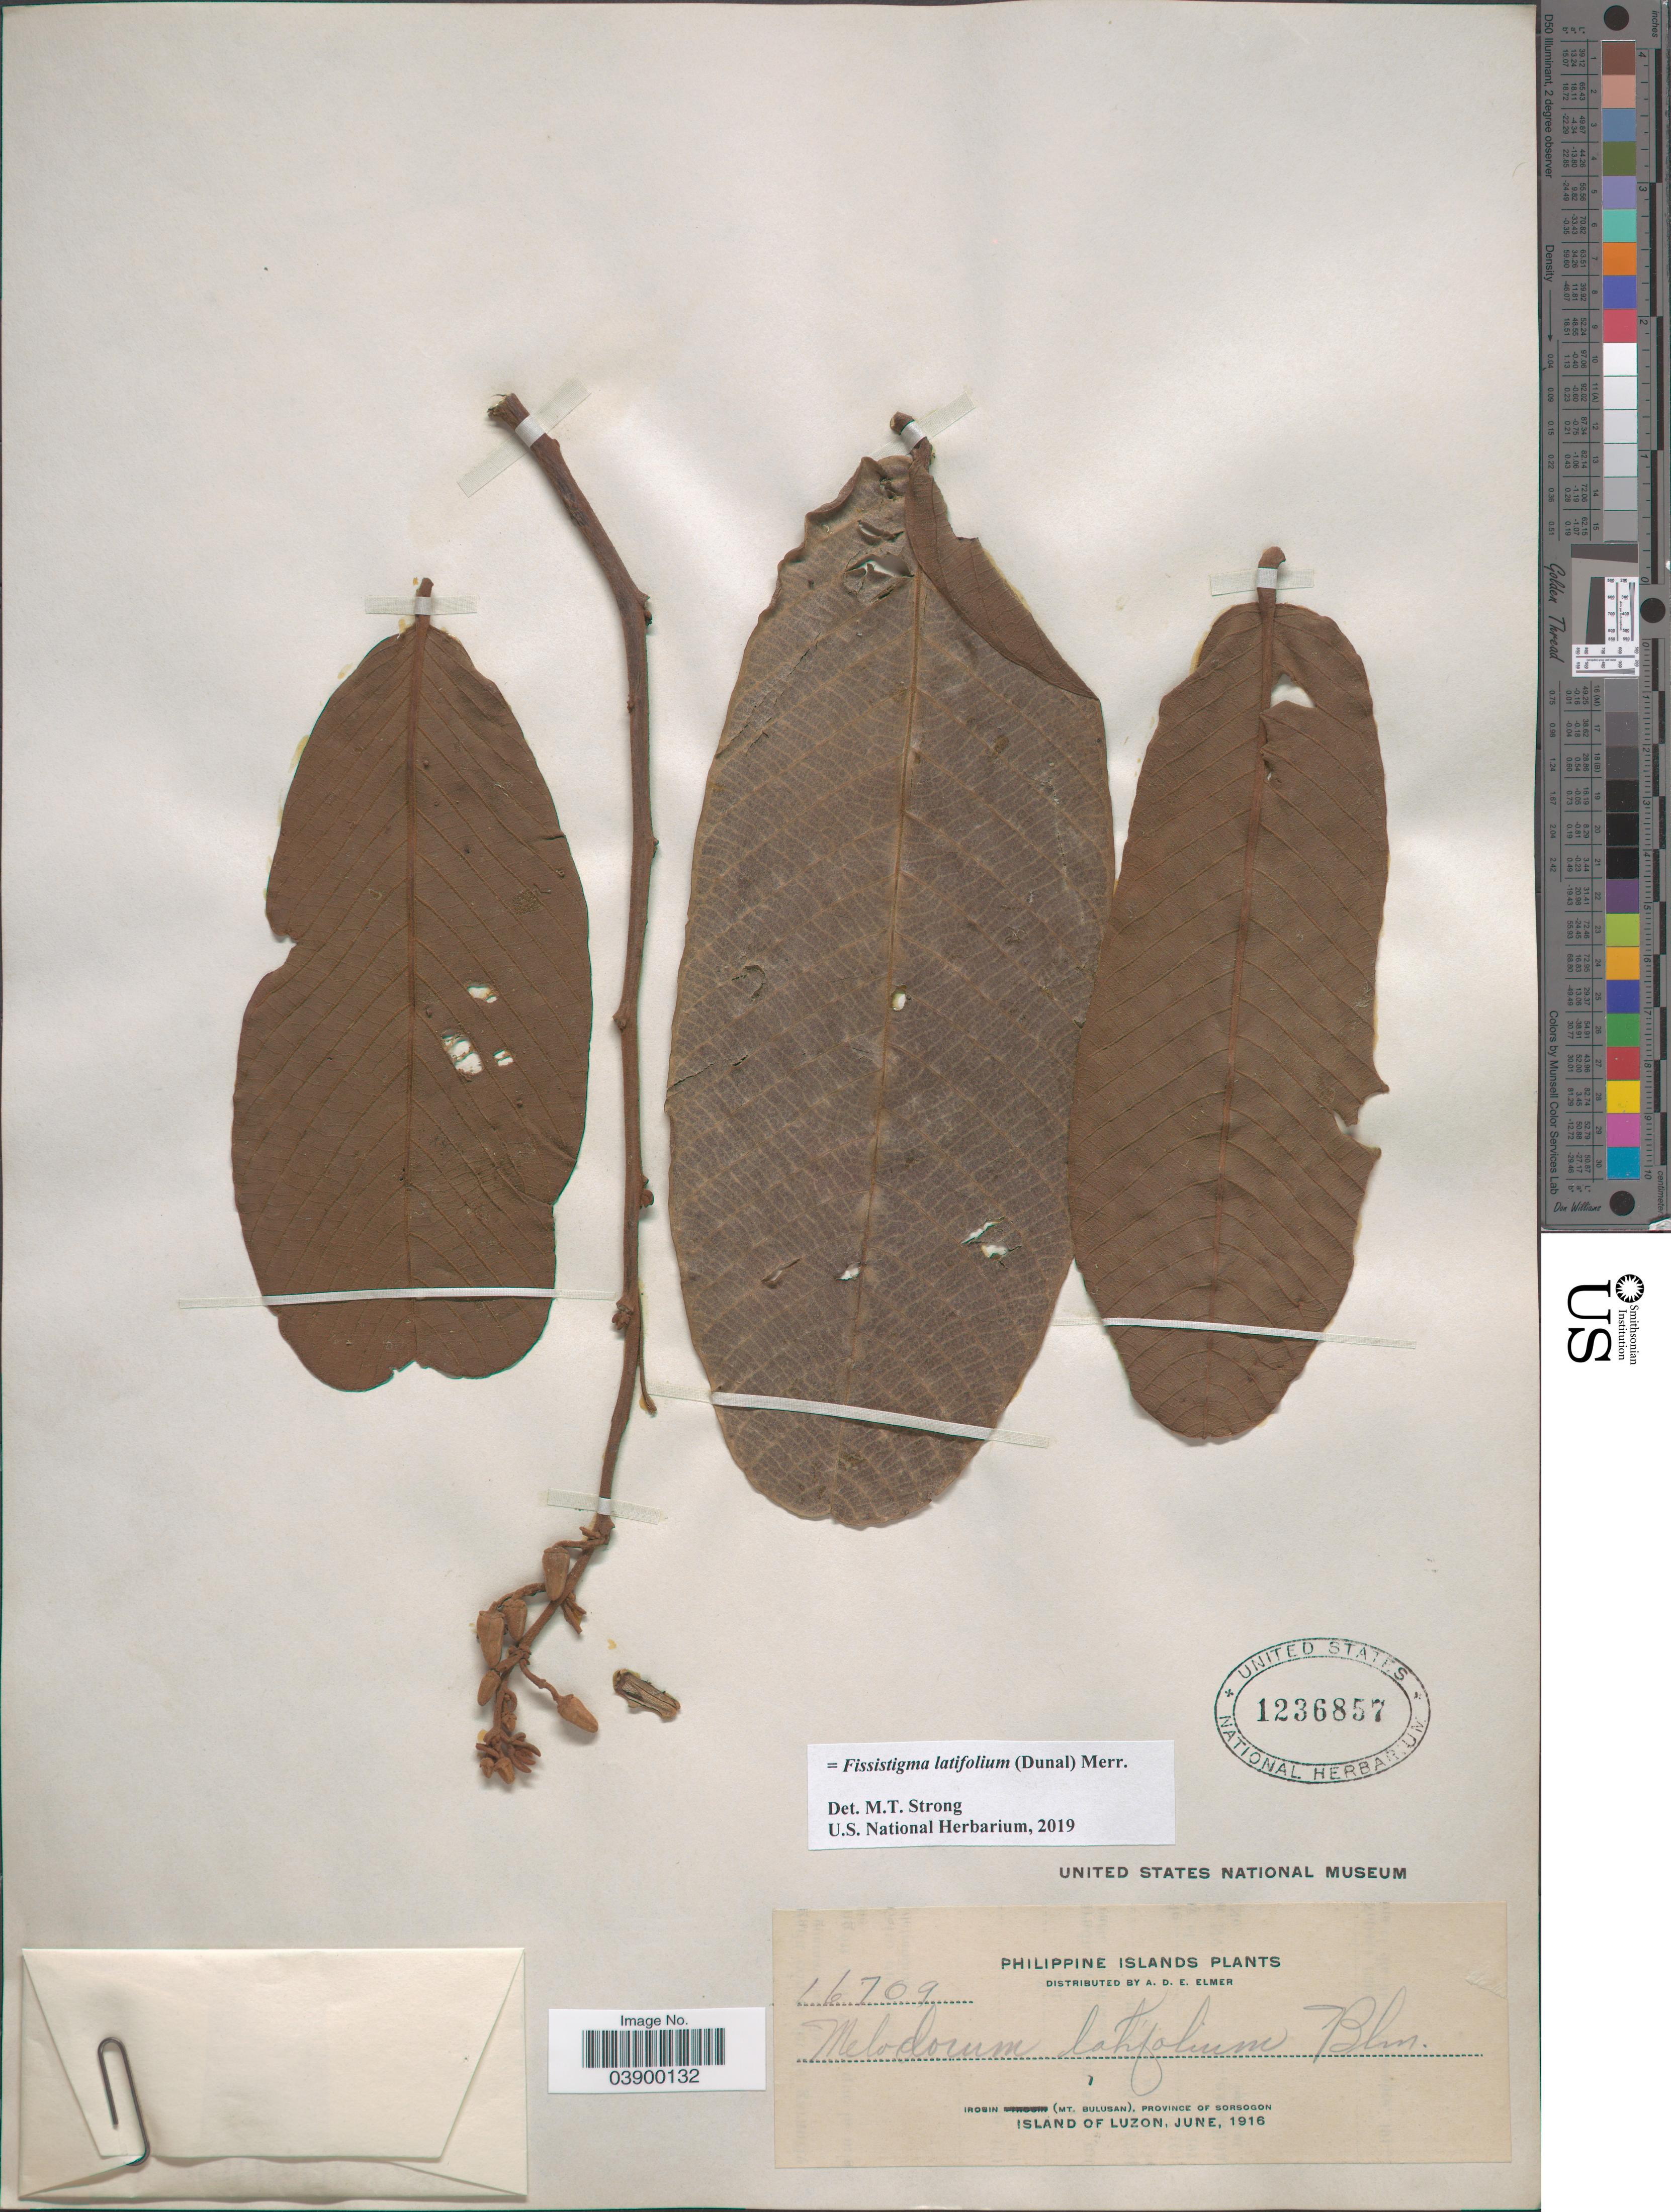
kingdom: Plantae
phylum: Tracheophyta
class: Magnoliopsida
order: Magnoliales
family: Annonaceae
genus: Fissistigma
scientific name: Fissistigma latifolium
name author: (Dunal) Merr.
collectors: A. D. E. Elmer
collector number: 16709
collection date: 1916-06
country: Philippines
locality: Philippine Islands. Irosin (Mt. Bulusan), Province of Sorsogon. Island of Luzon.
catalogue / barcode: US 1236857